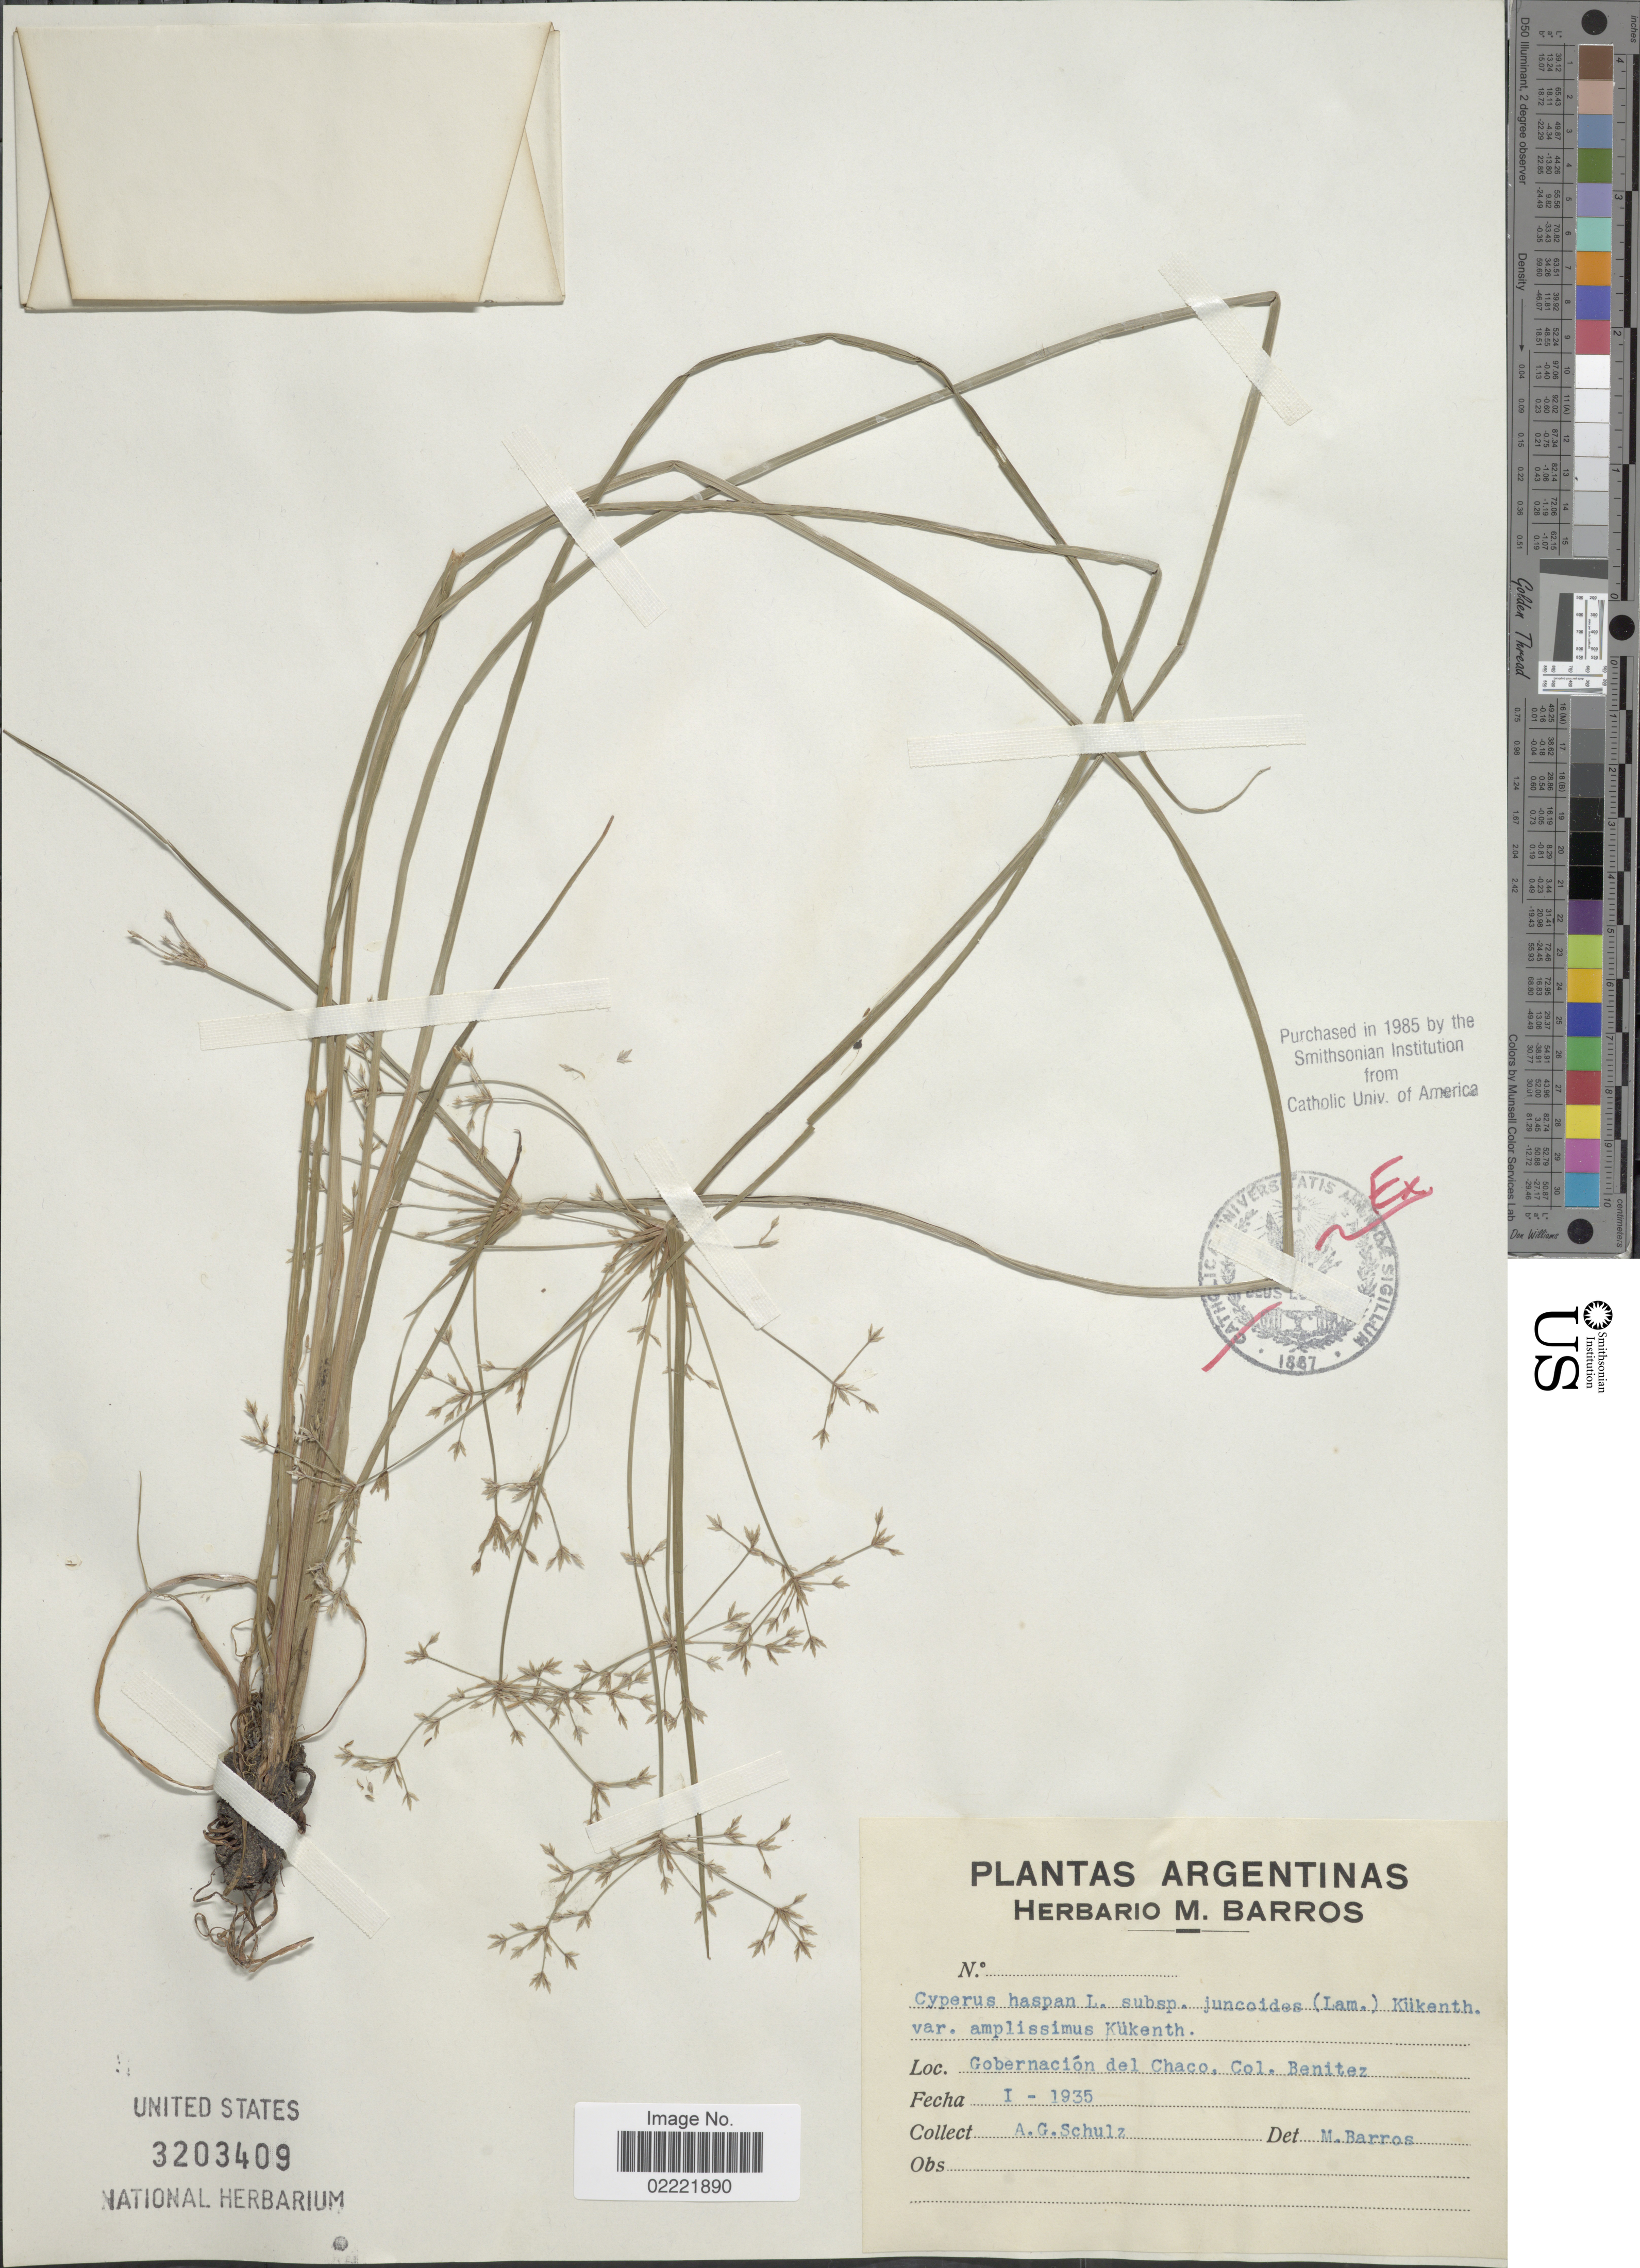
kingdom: Plantae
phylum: Tracheophyta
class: Liliopsida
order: Poales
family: Cyperaceae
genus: Cyperus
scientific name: Cyperus haspan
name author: L.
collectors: A. G. Schulz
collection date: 1935-01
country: Argentina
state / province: Chaco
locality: Gobernacion del Chaco, Col. Benitez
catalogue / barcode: US 3203409